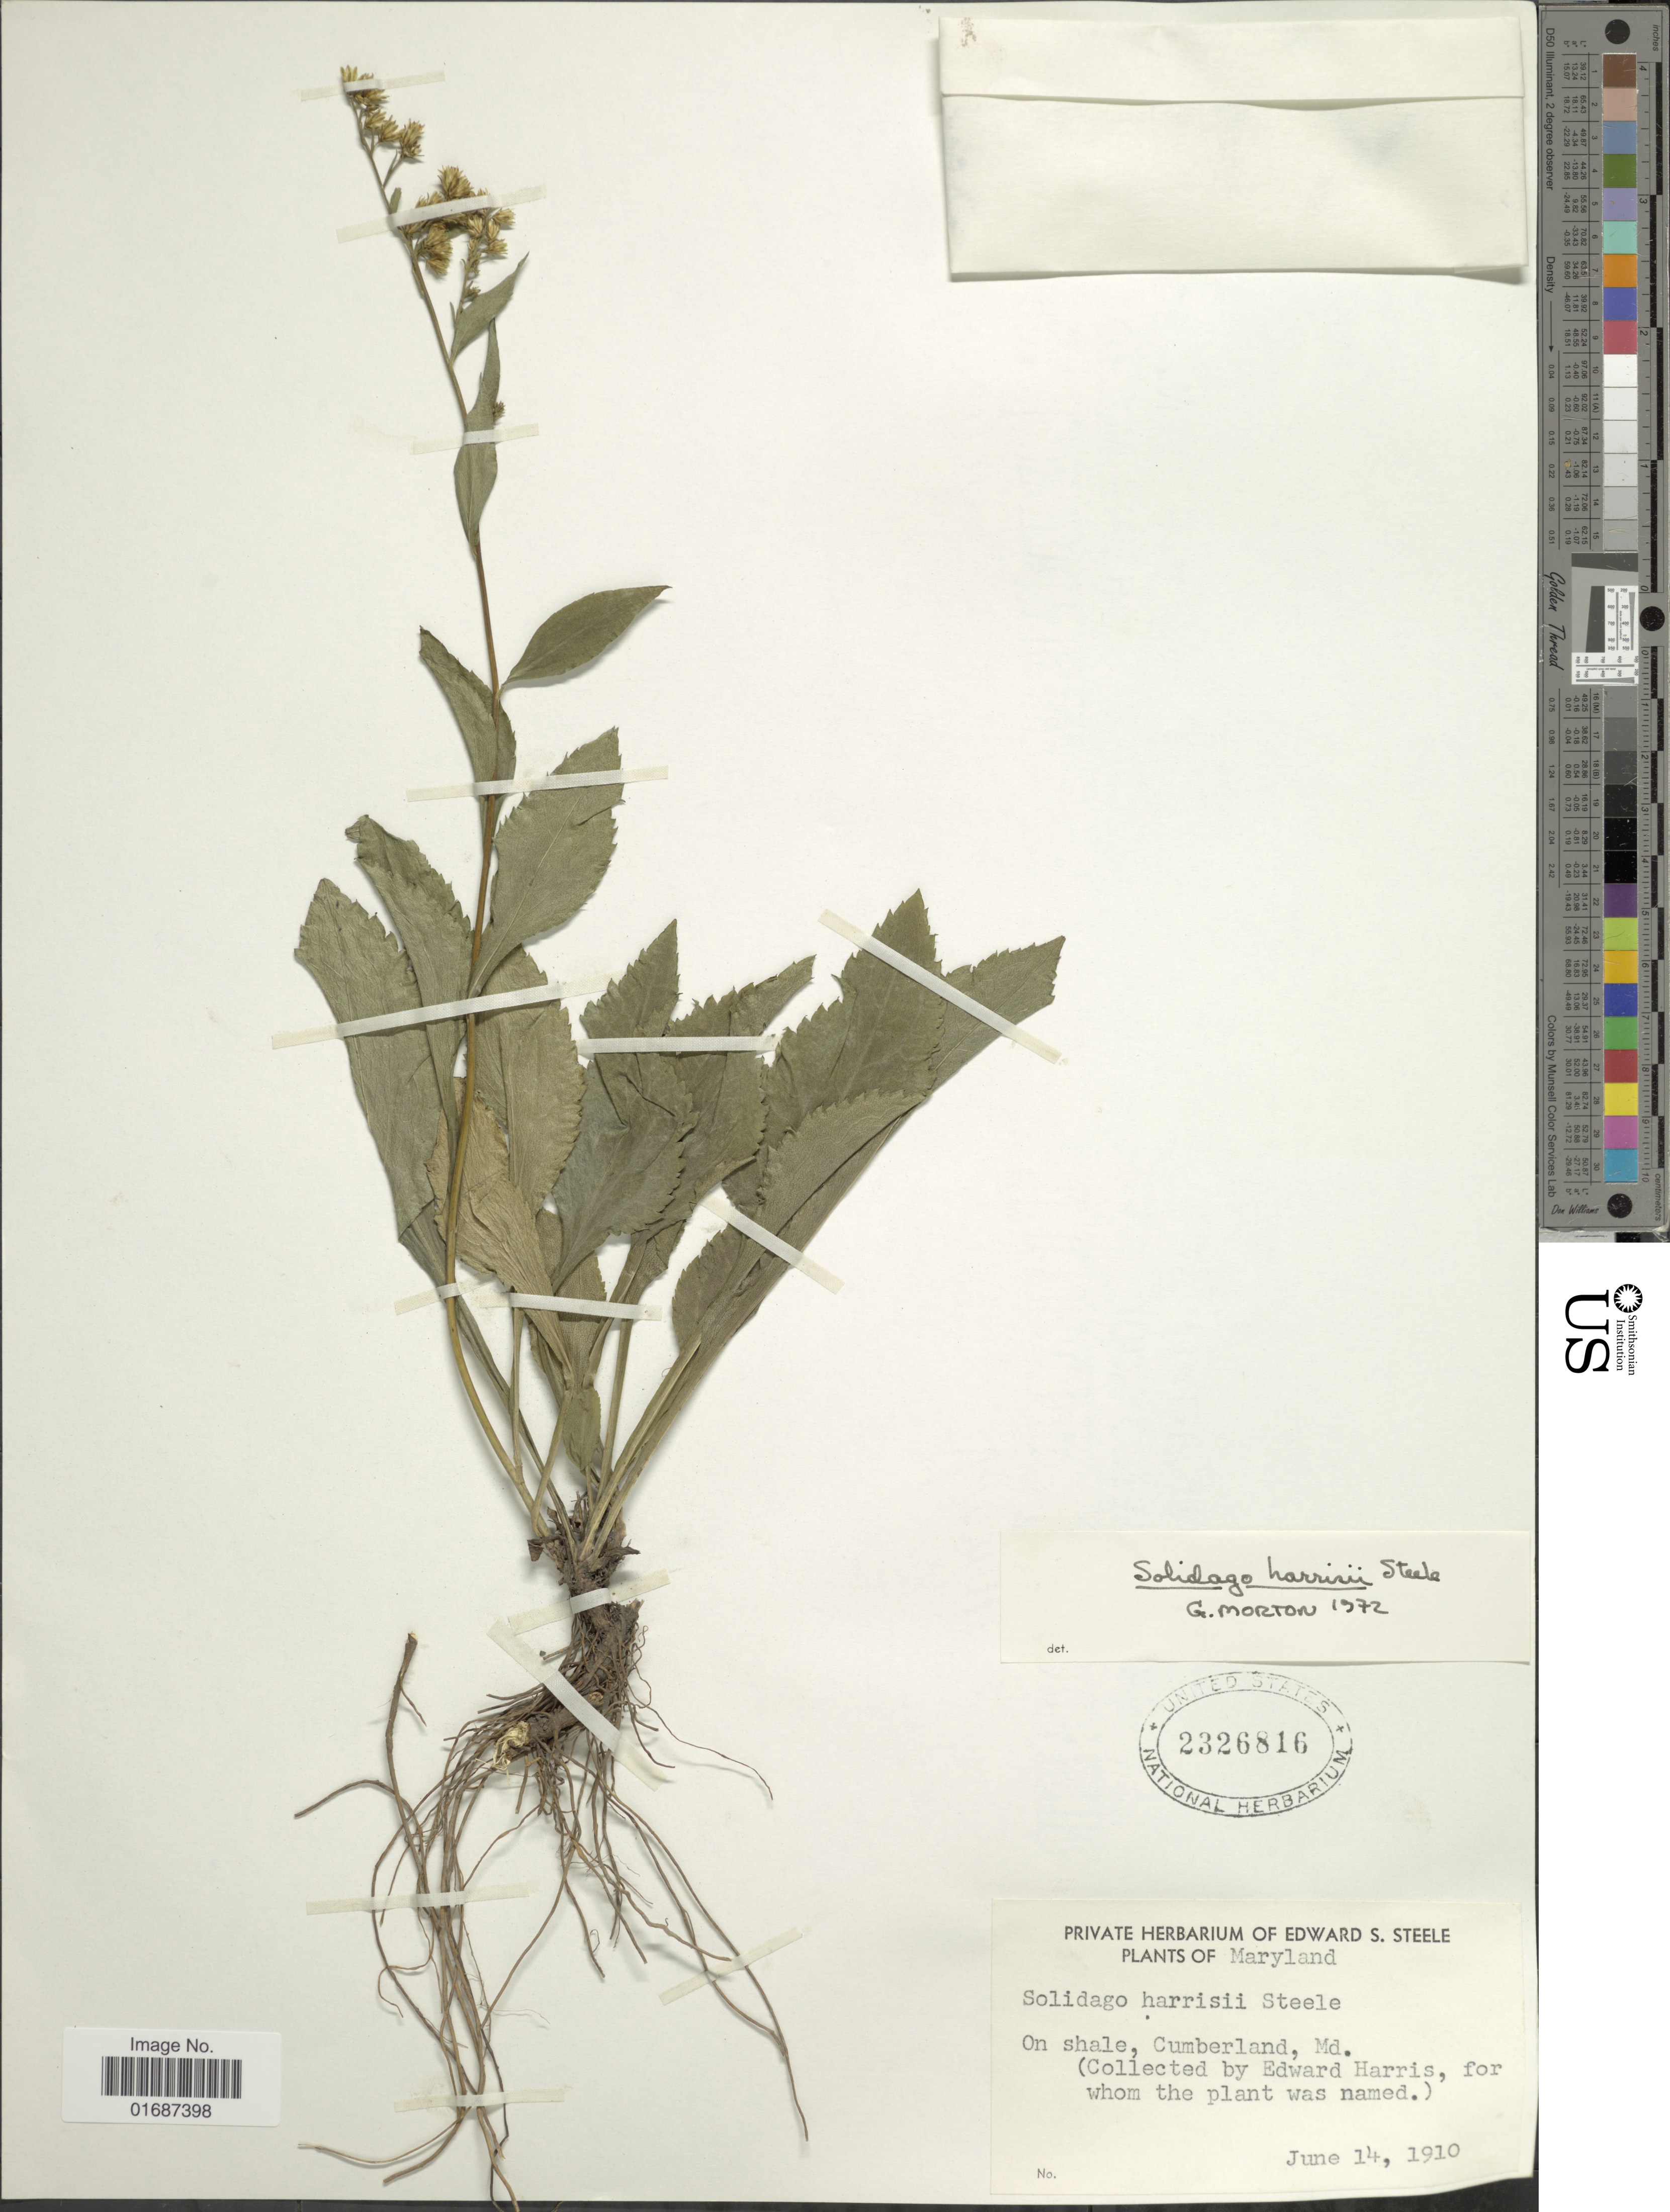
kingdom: Plantae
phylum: Tracheophyta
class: Magnoliopsida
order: Asterales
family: Asteraceae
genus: Solidago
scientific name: Solidago harrisii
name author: E.S. Steele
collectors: E. Harris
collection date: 1910-06-14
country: United States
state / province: Maryland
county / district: Allegany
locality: On shale, Cumberland, Md.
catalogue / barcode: US 2326816